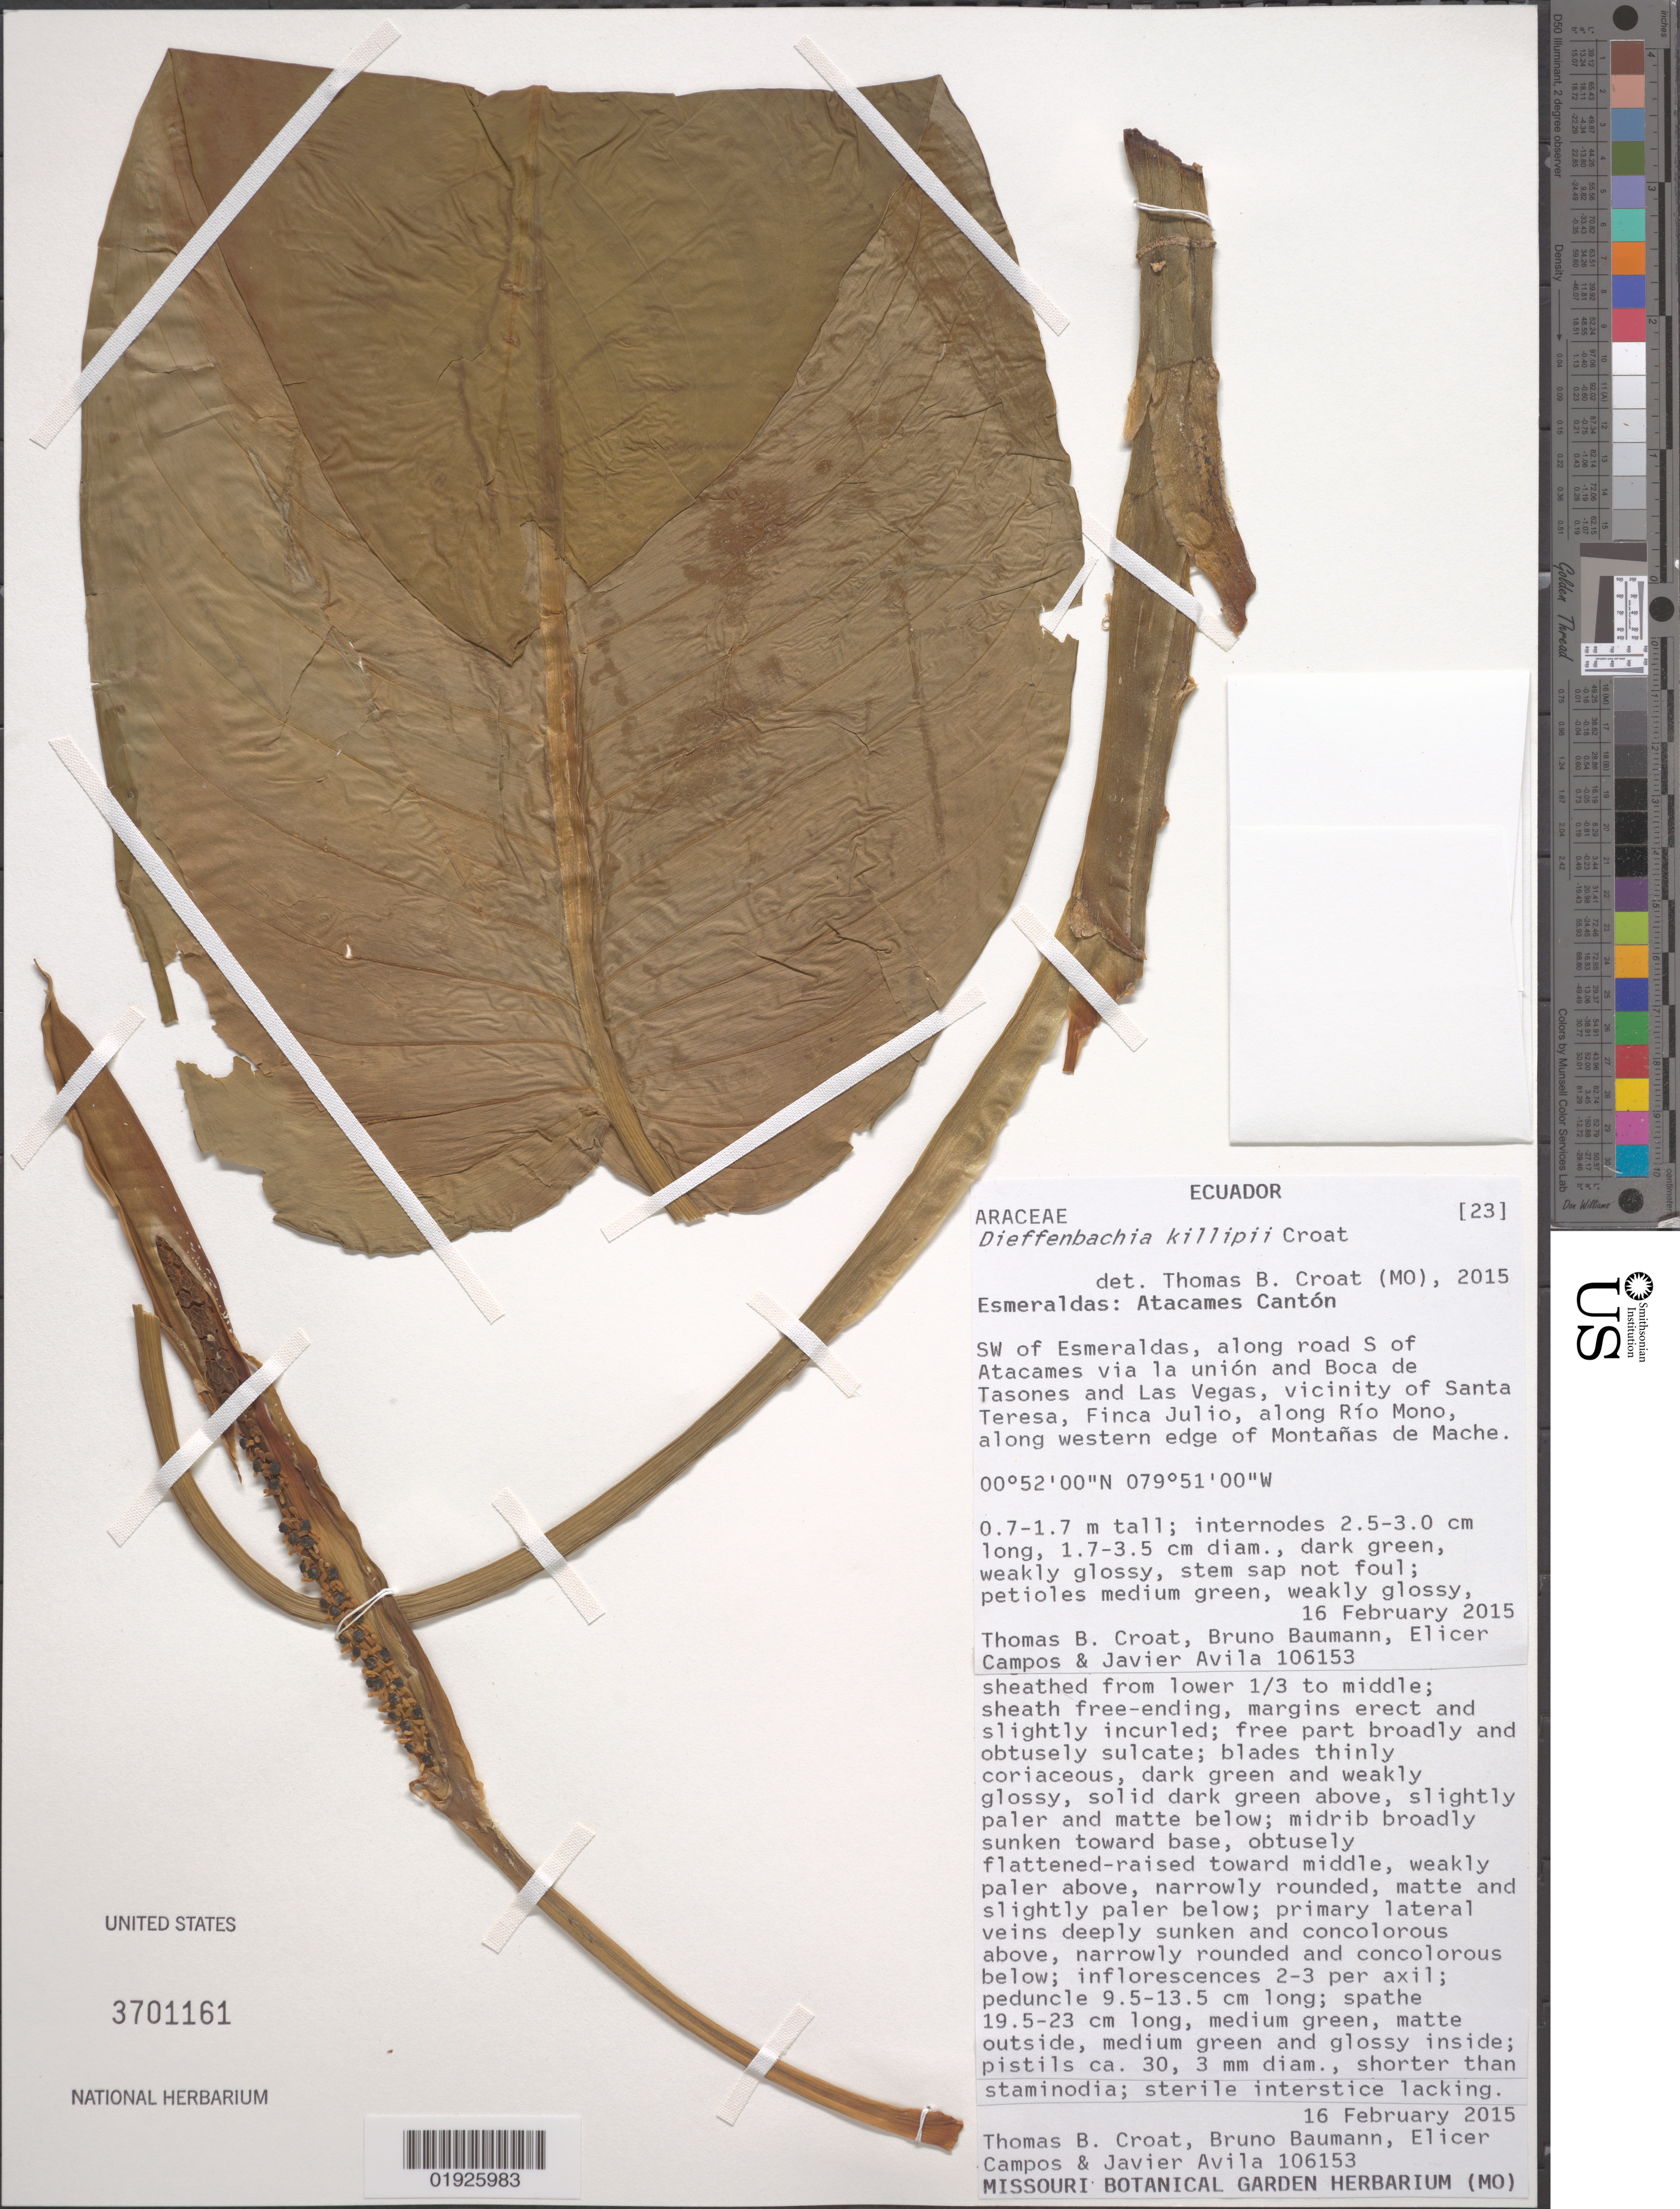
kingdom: Plantae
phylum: Tracheophyta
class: Liliopsida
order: Alismatales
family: Araceae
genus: Dieffenbachia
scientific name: Dieffenbachia killipii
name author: Croat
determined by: Croat, Thomas B., Missouri Botanical Garden (MO)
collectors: T. B. Croat, B. Baumann, E. Campos & J. Avila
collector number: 106153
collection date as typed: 16 Feb 2015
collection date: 2015-02-16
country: Ecuador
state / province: Esmeraldas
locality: Atacames Canton, SW of Esmeraldas, along road S of Atacames via la union and Boca de Tasones and Las Vegas, vicinity of Santa Teresa, Finca Julio, along Rio Mono, along western edge of Montanas de Mache.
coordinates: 00 52 00 N, 079 51 00 W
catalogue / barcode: US 3701161